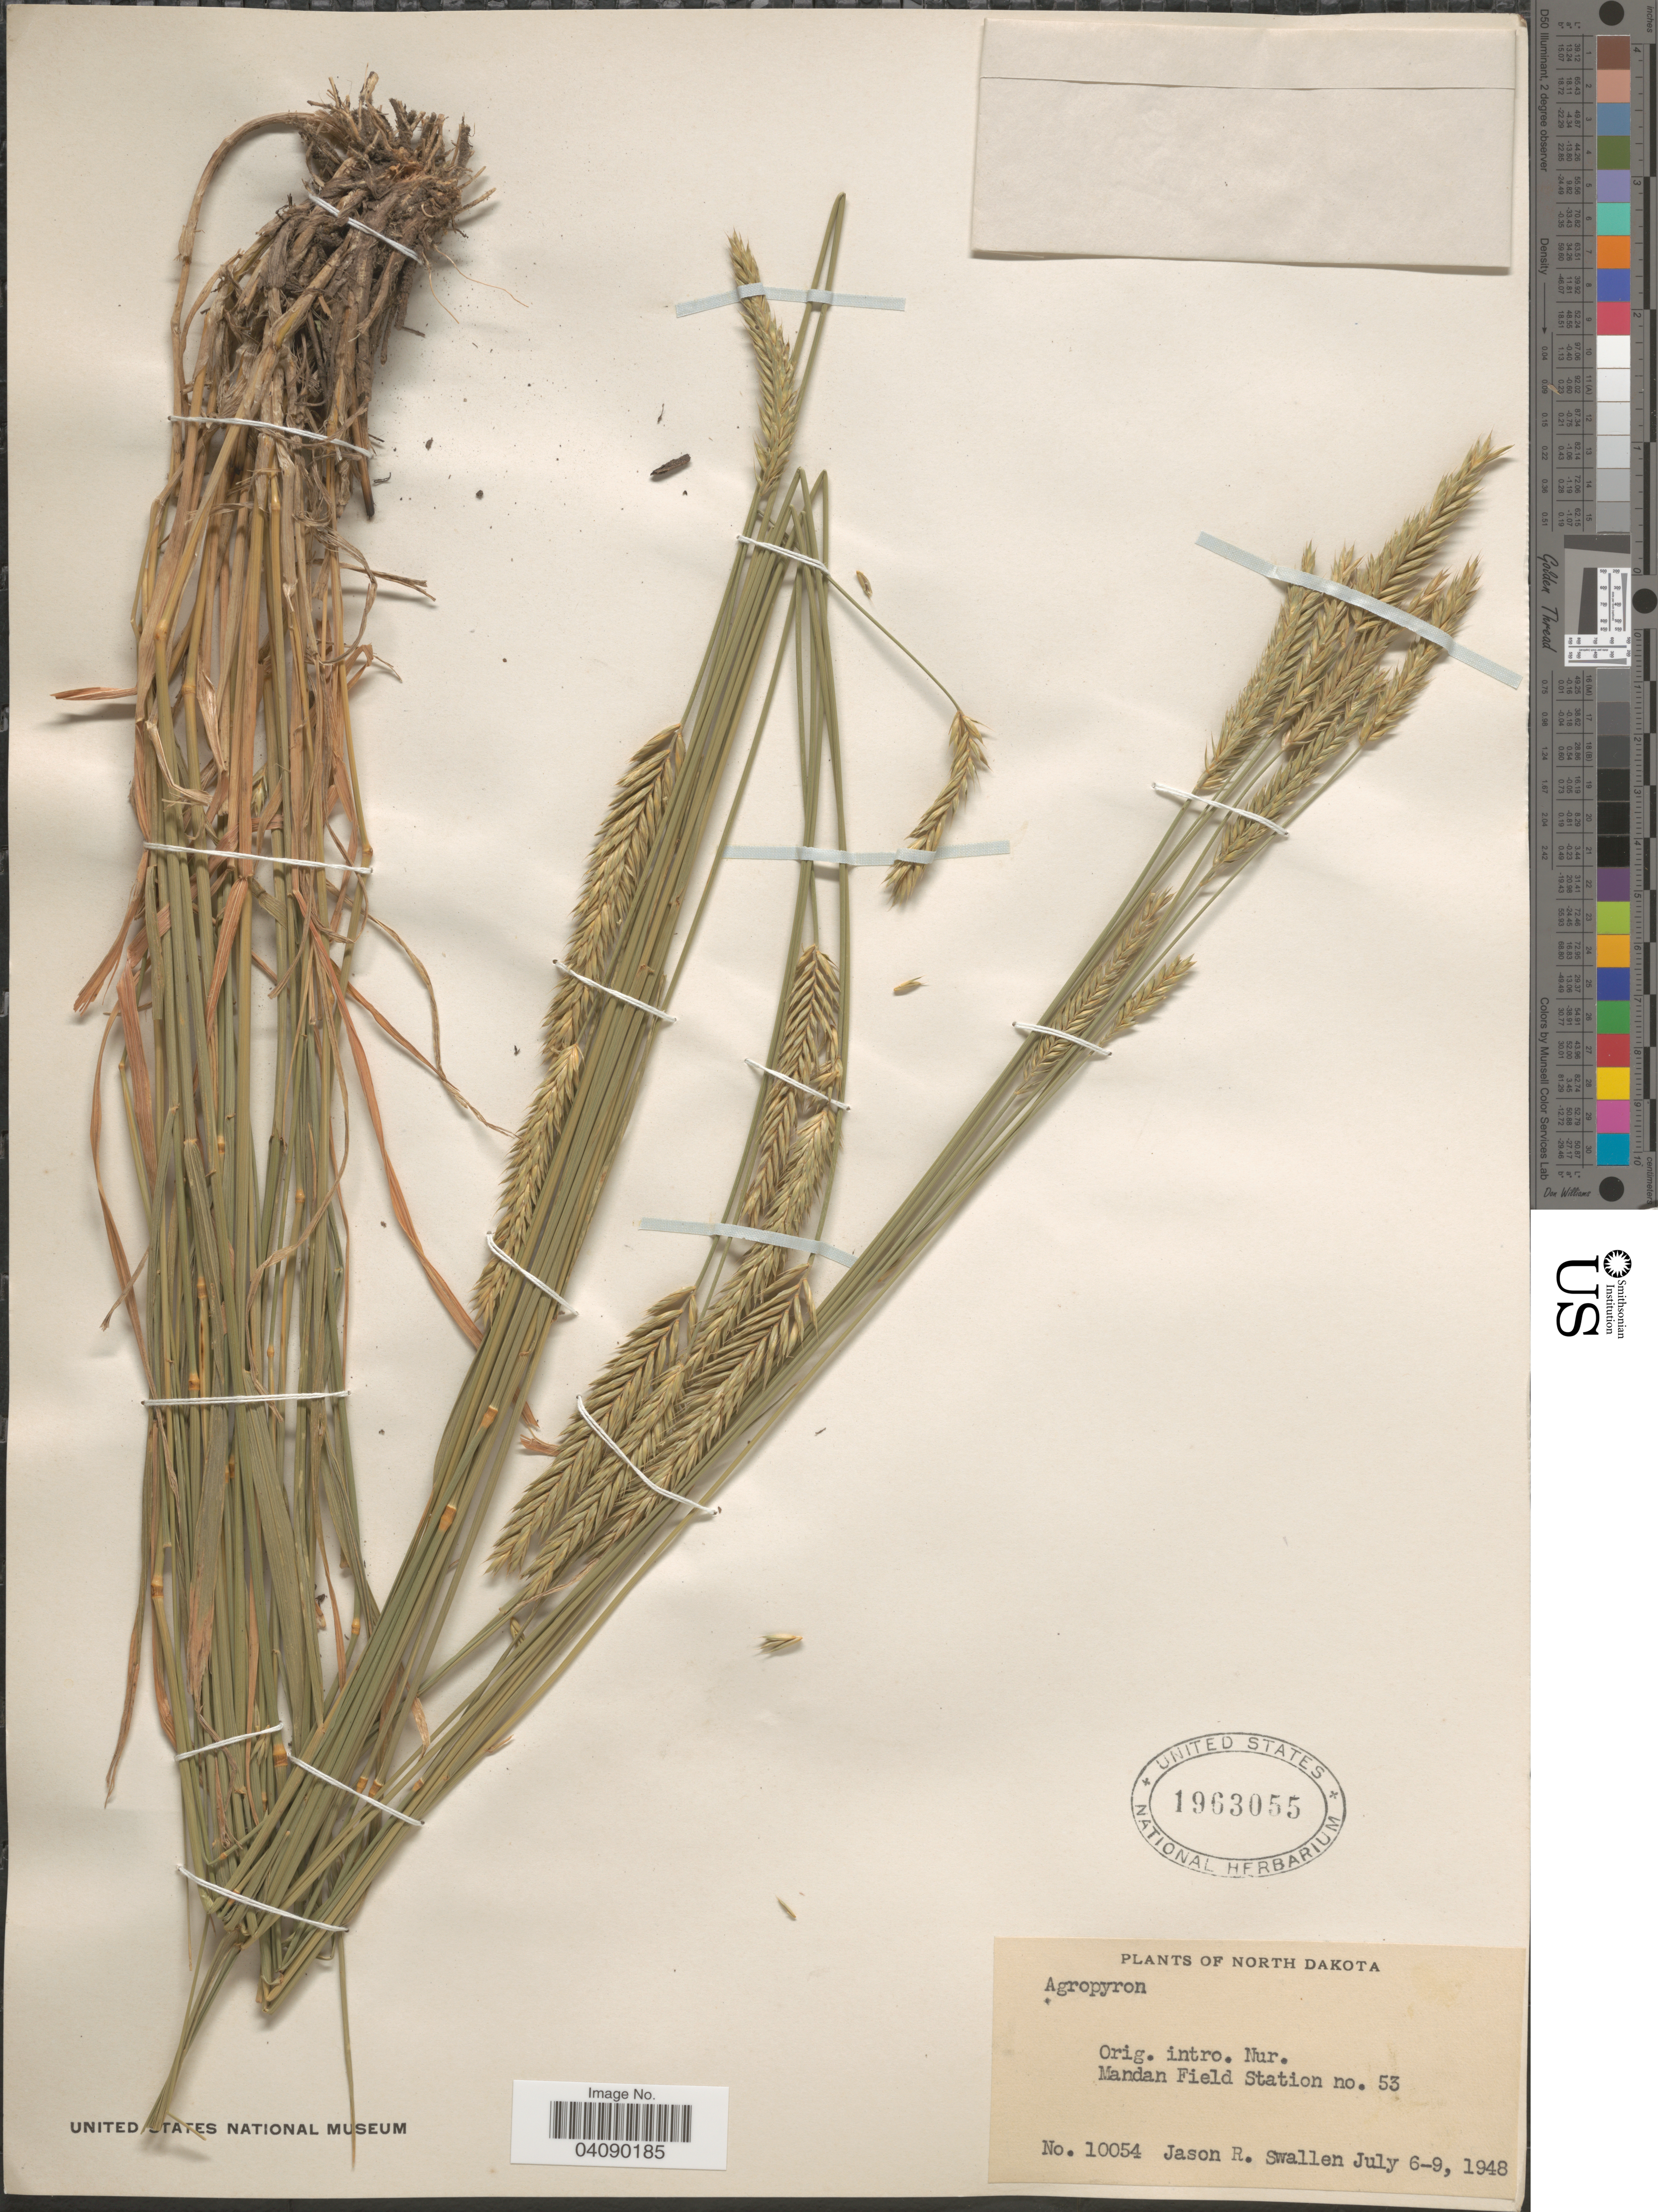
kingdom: Plantae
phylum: Tracheophyta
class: Liliopsida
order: Poales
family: Poaceae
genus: Agropyron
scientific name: Agropyron sp.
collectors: J. R. Swallen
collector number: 10054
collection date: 1948-07-06/1948-07-09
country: United States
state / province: North Dakota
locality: Orig. intro. Nur. [unsure placement] Mandan Field Station no. 53.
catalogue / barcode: US 1963055